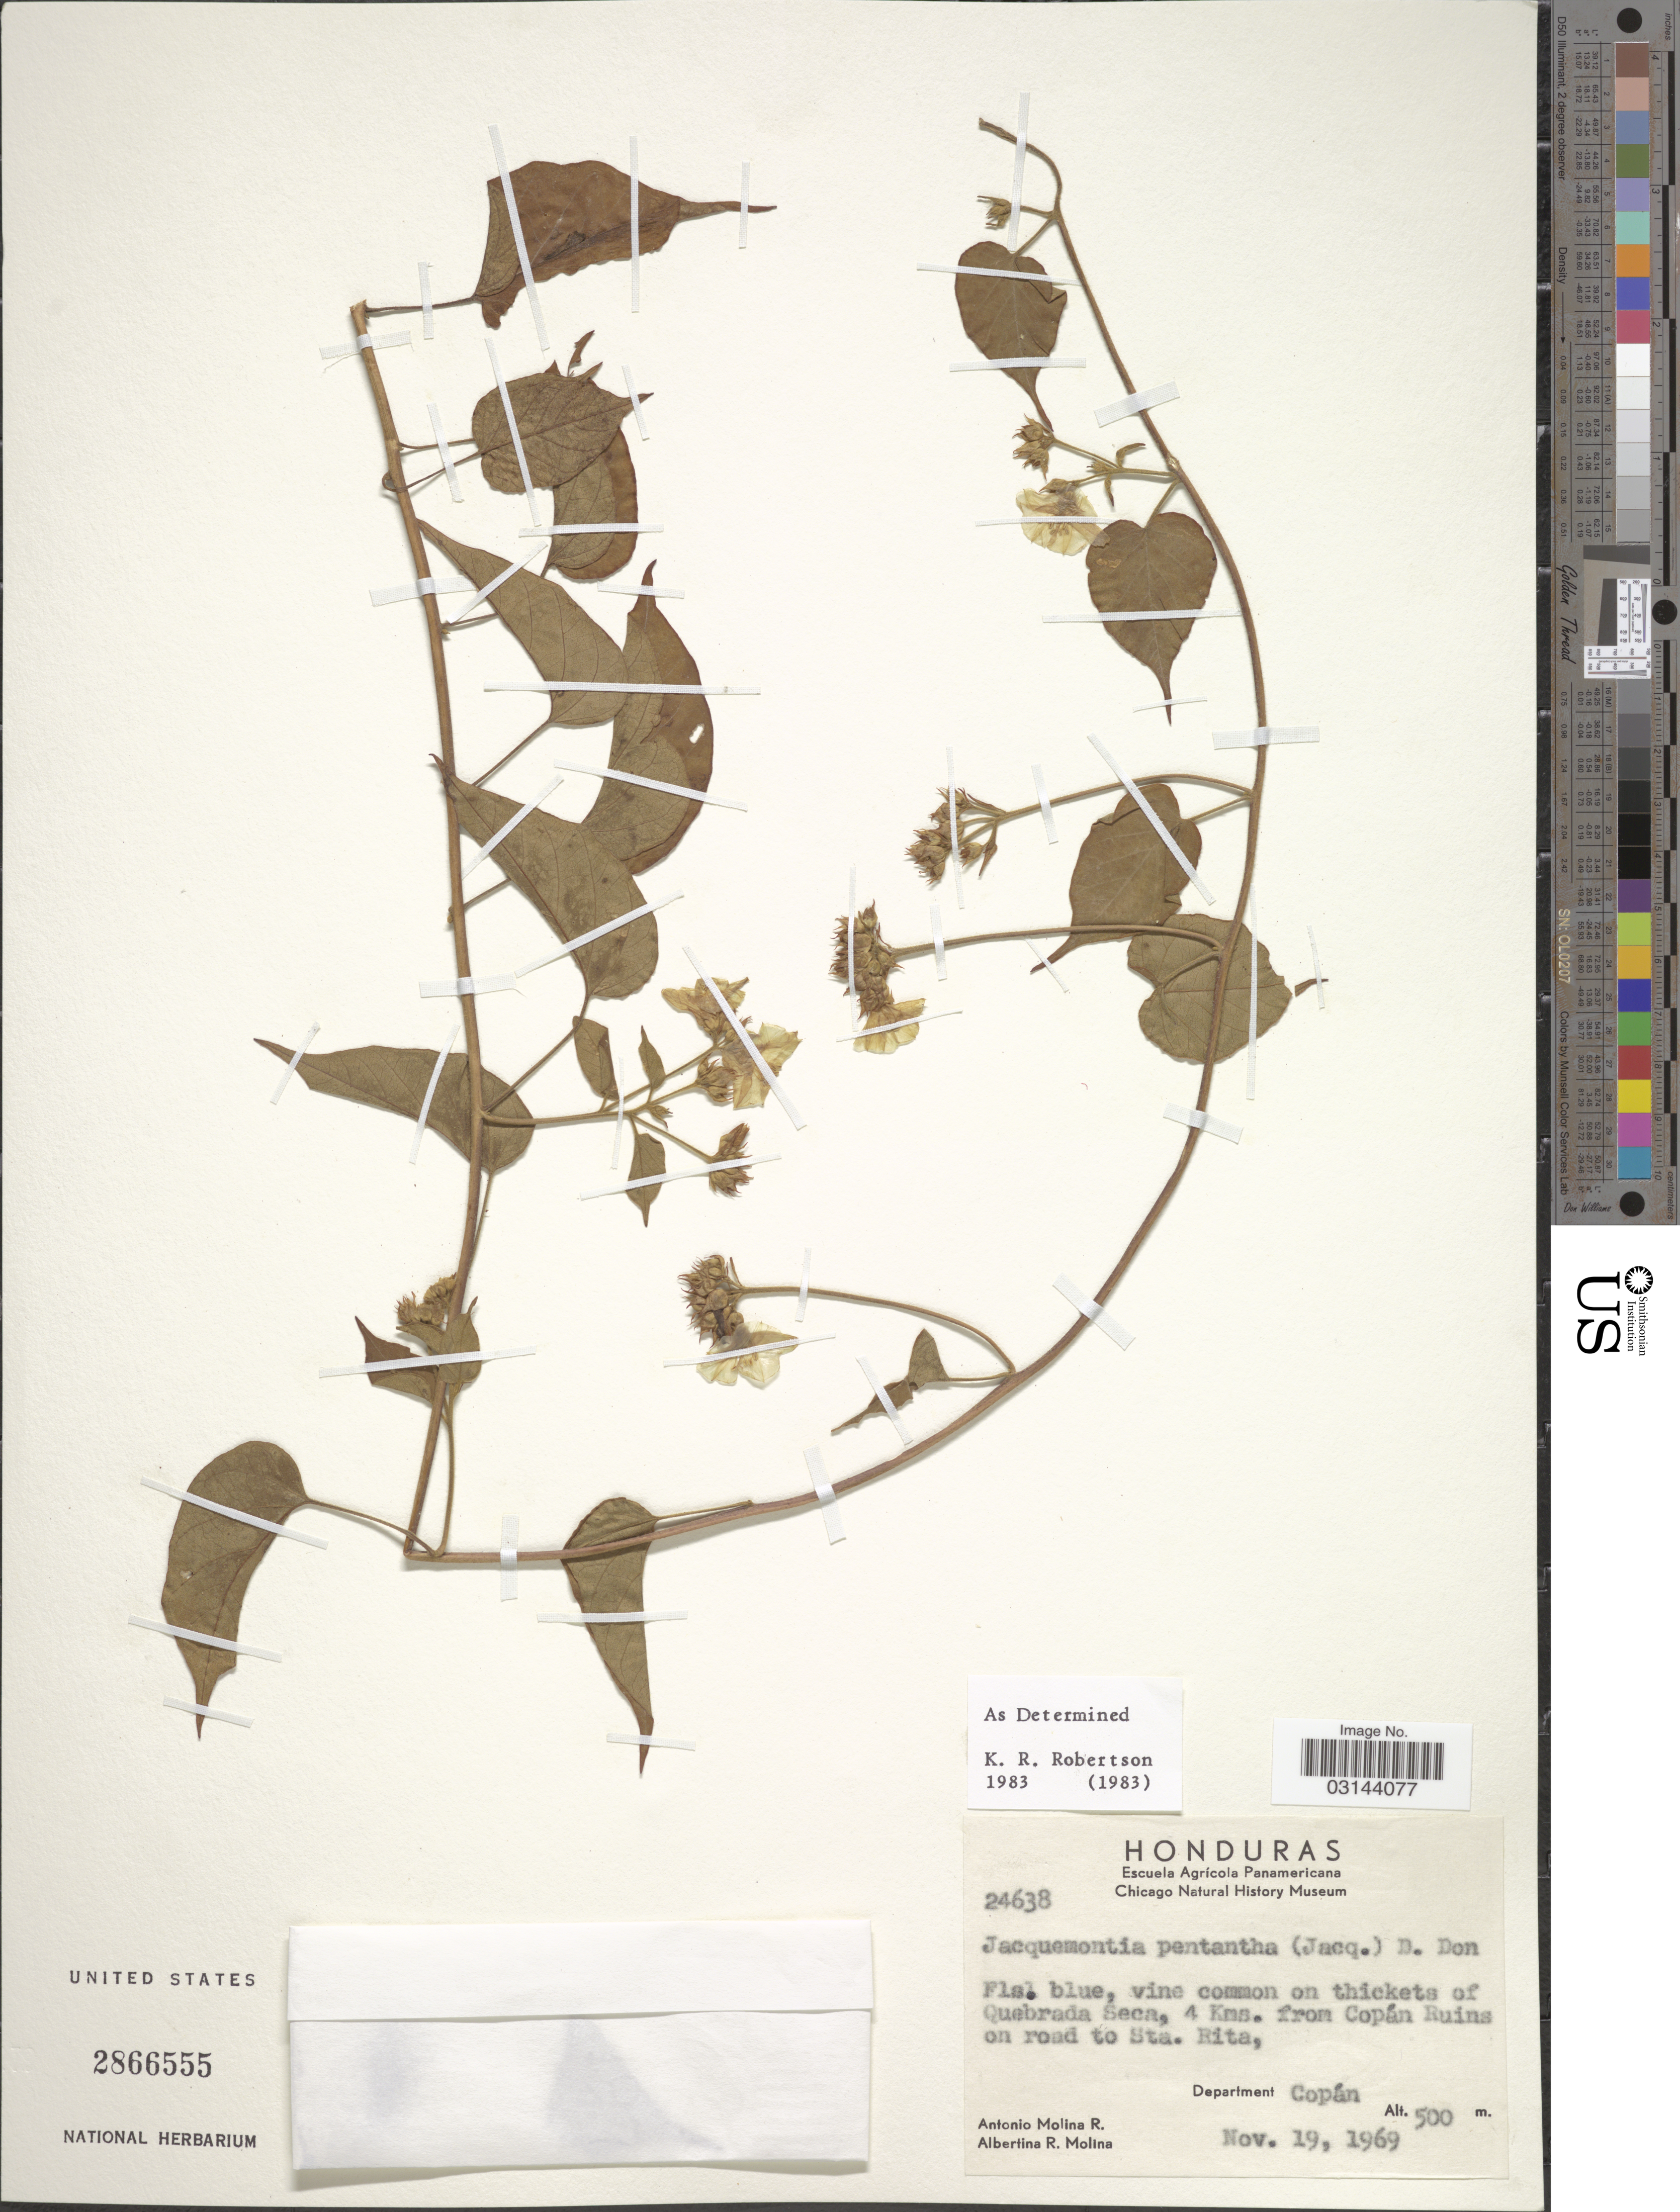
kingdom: Plantae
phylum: Tracheophyta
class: Magnoliopsida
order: Solanales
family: Convolvulaceae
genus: Jacquemontia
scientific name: Jacquemontia pentanthos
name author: (Jacq.) G. Don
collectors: A. Molina R. & A. R. Molina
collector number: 24638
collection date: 1969-11-19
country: Honduras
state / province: Copán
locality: Vine common on thickets of Quebrada Seca, 4 Kms. from Copán Ruins on road to Sta. Rita, Department Copán.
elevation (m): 500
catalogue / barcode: US 2866555